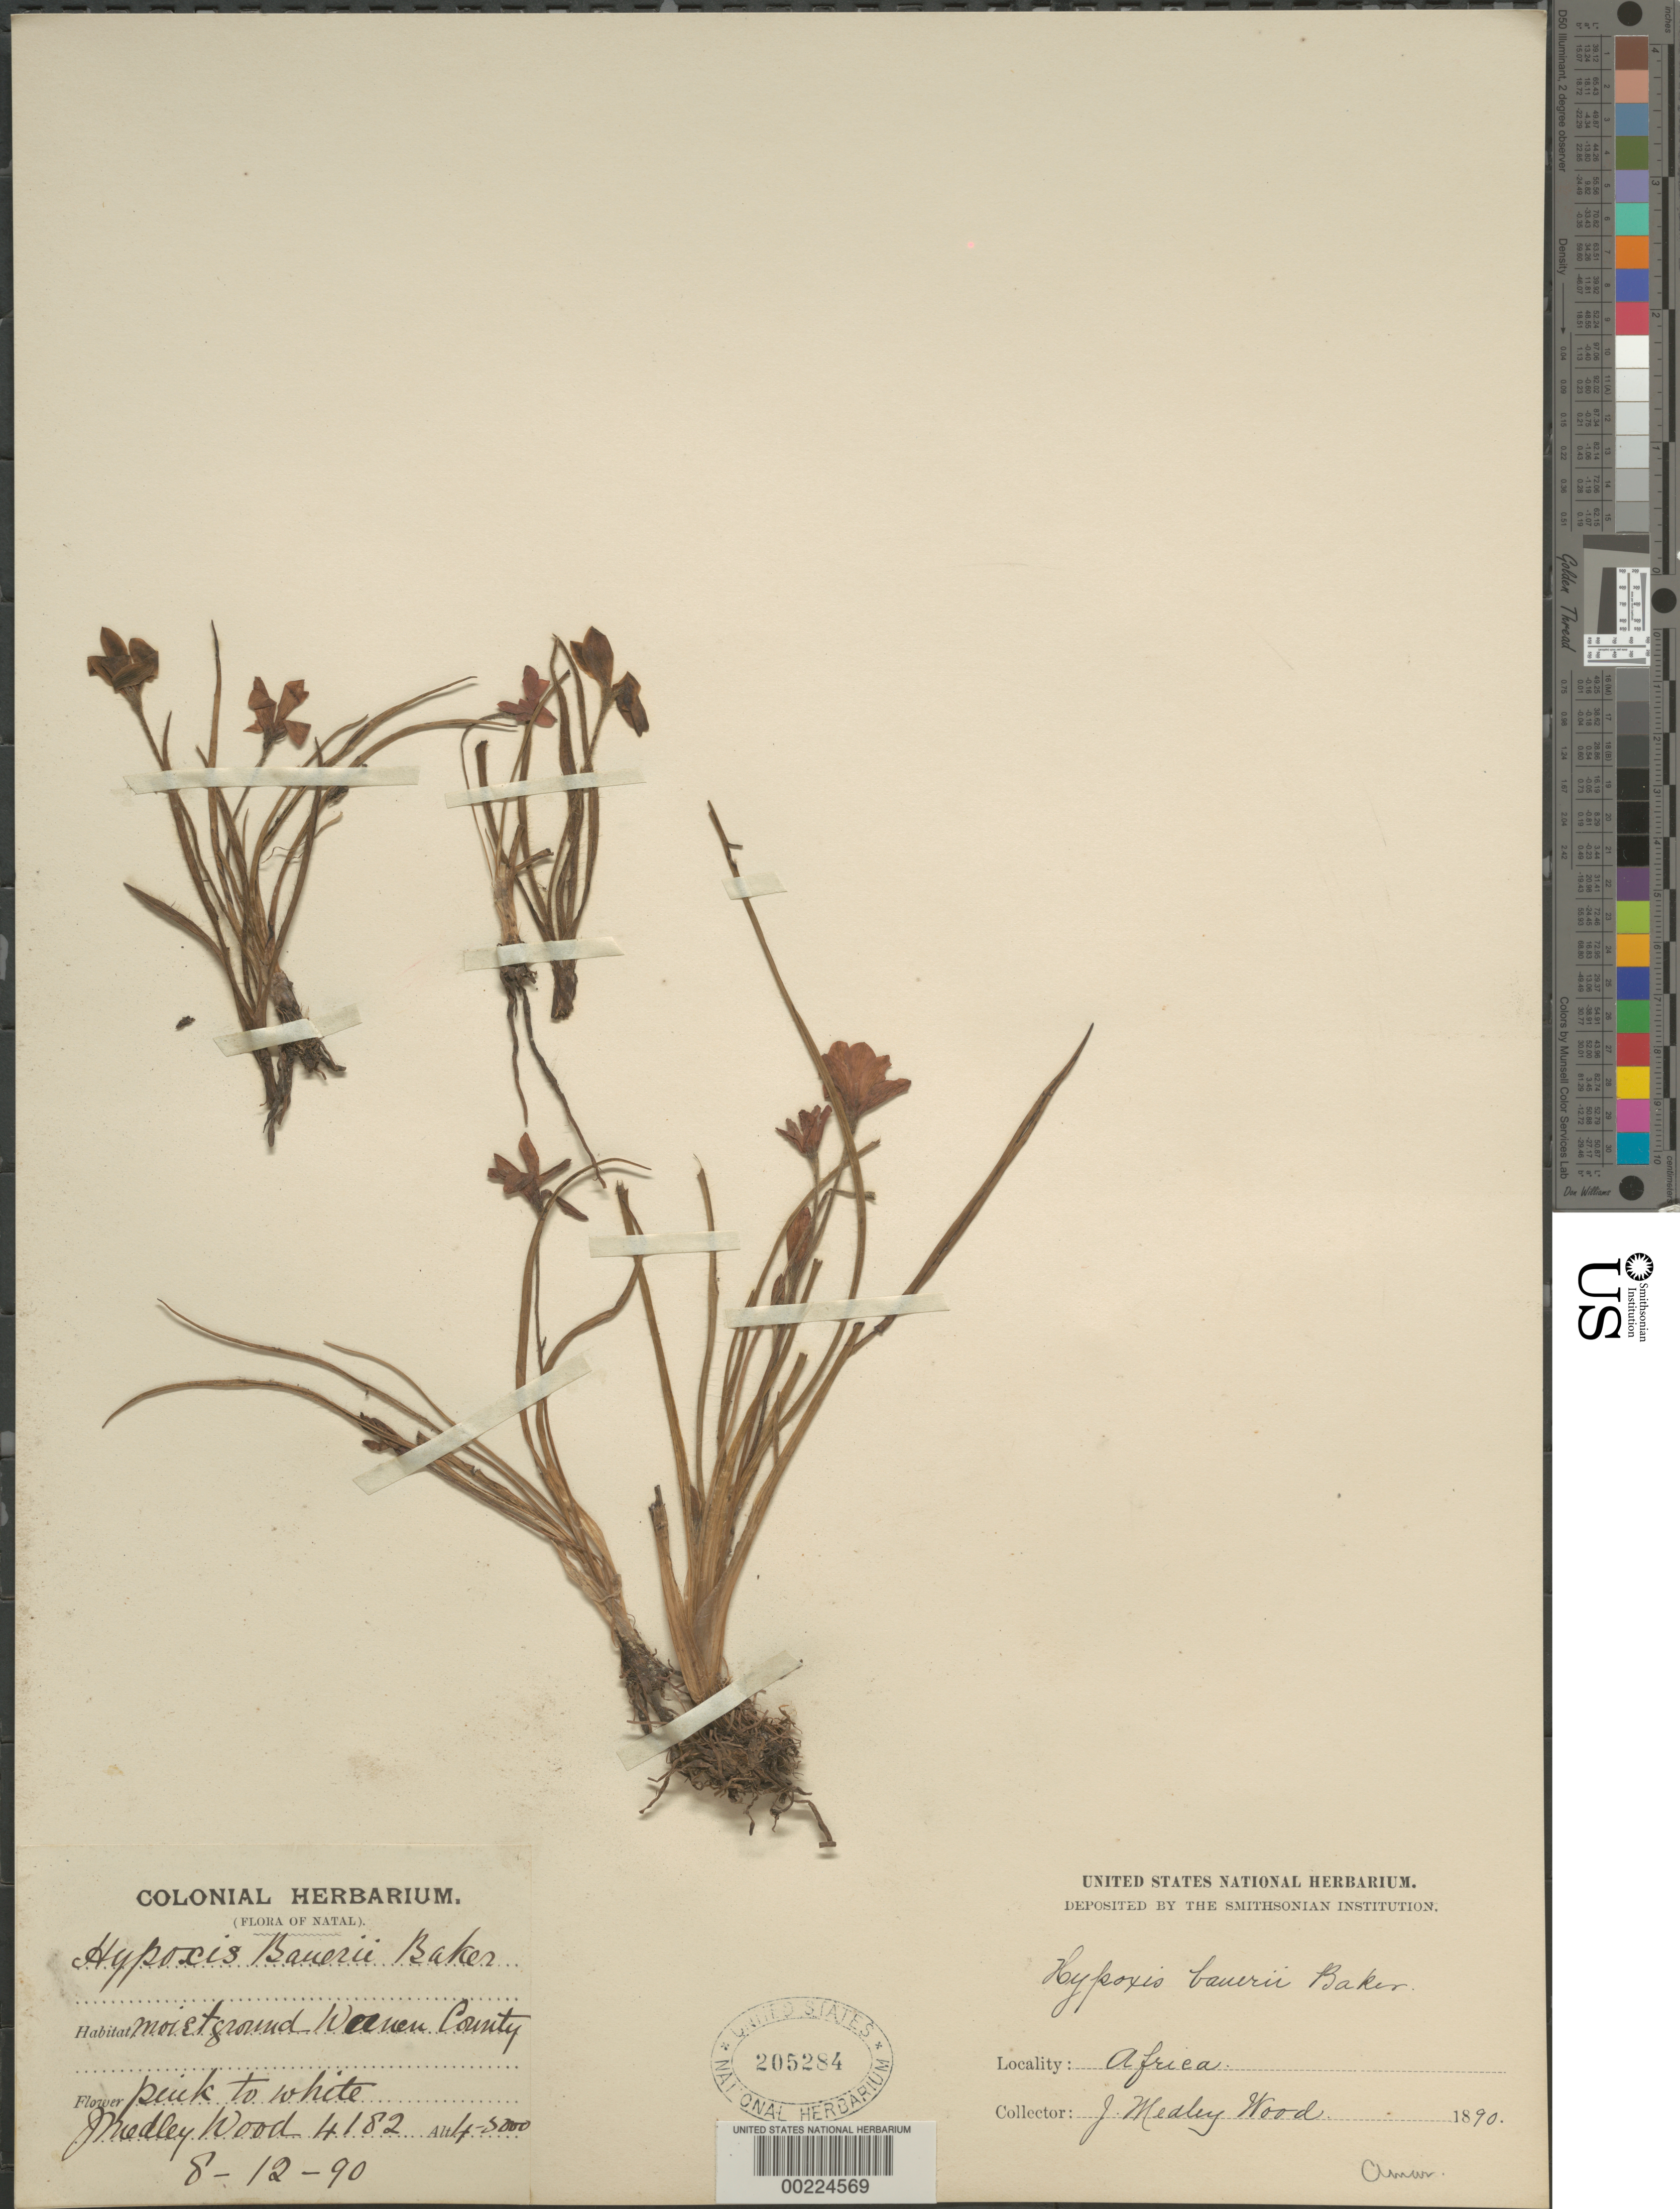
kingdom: Plantae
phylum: Tracheophyta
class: Liliopsida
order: Asparagales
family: Hypoxidaceae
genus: Hypoxis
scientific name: Hypoxis baurii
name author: Baker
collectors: J. M. Wood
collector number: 4182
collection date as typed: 12 Aug 1890 or 08 Dec 1890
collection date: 1890-08-12 or 1890-12-08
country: South Africa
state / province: KwaZulu-Natal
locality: Weenen co.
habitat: Moist ground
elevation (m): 1219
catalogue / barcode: US 205284